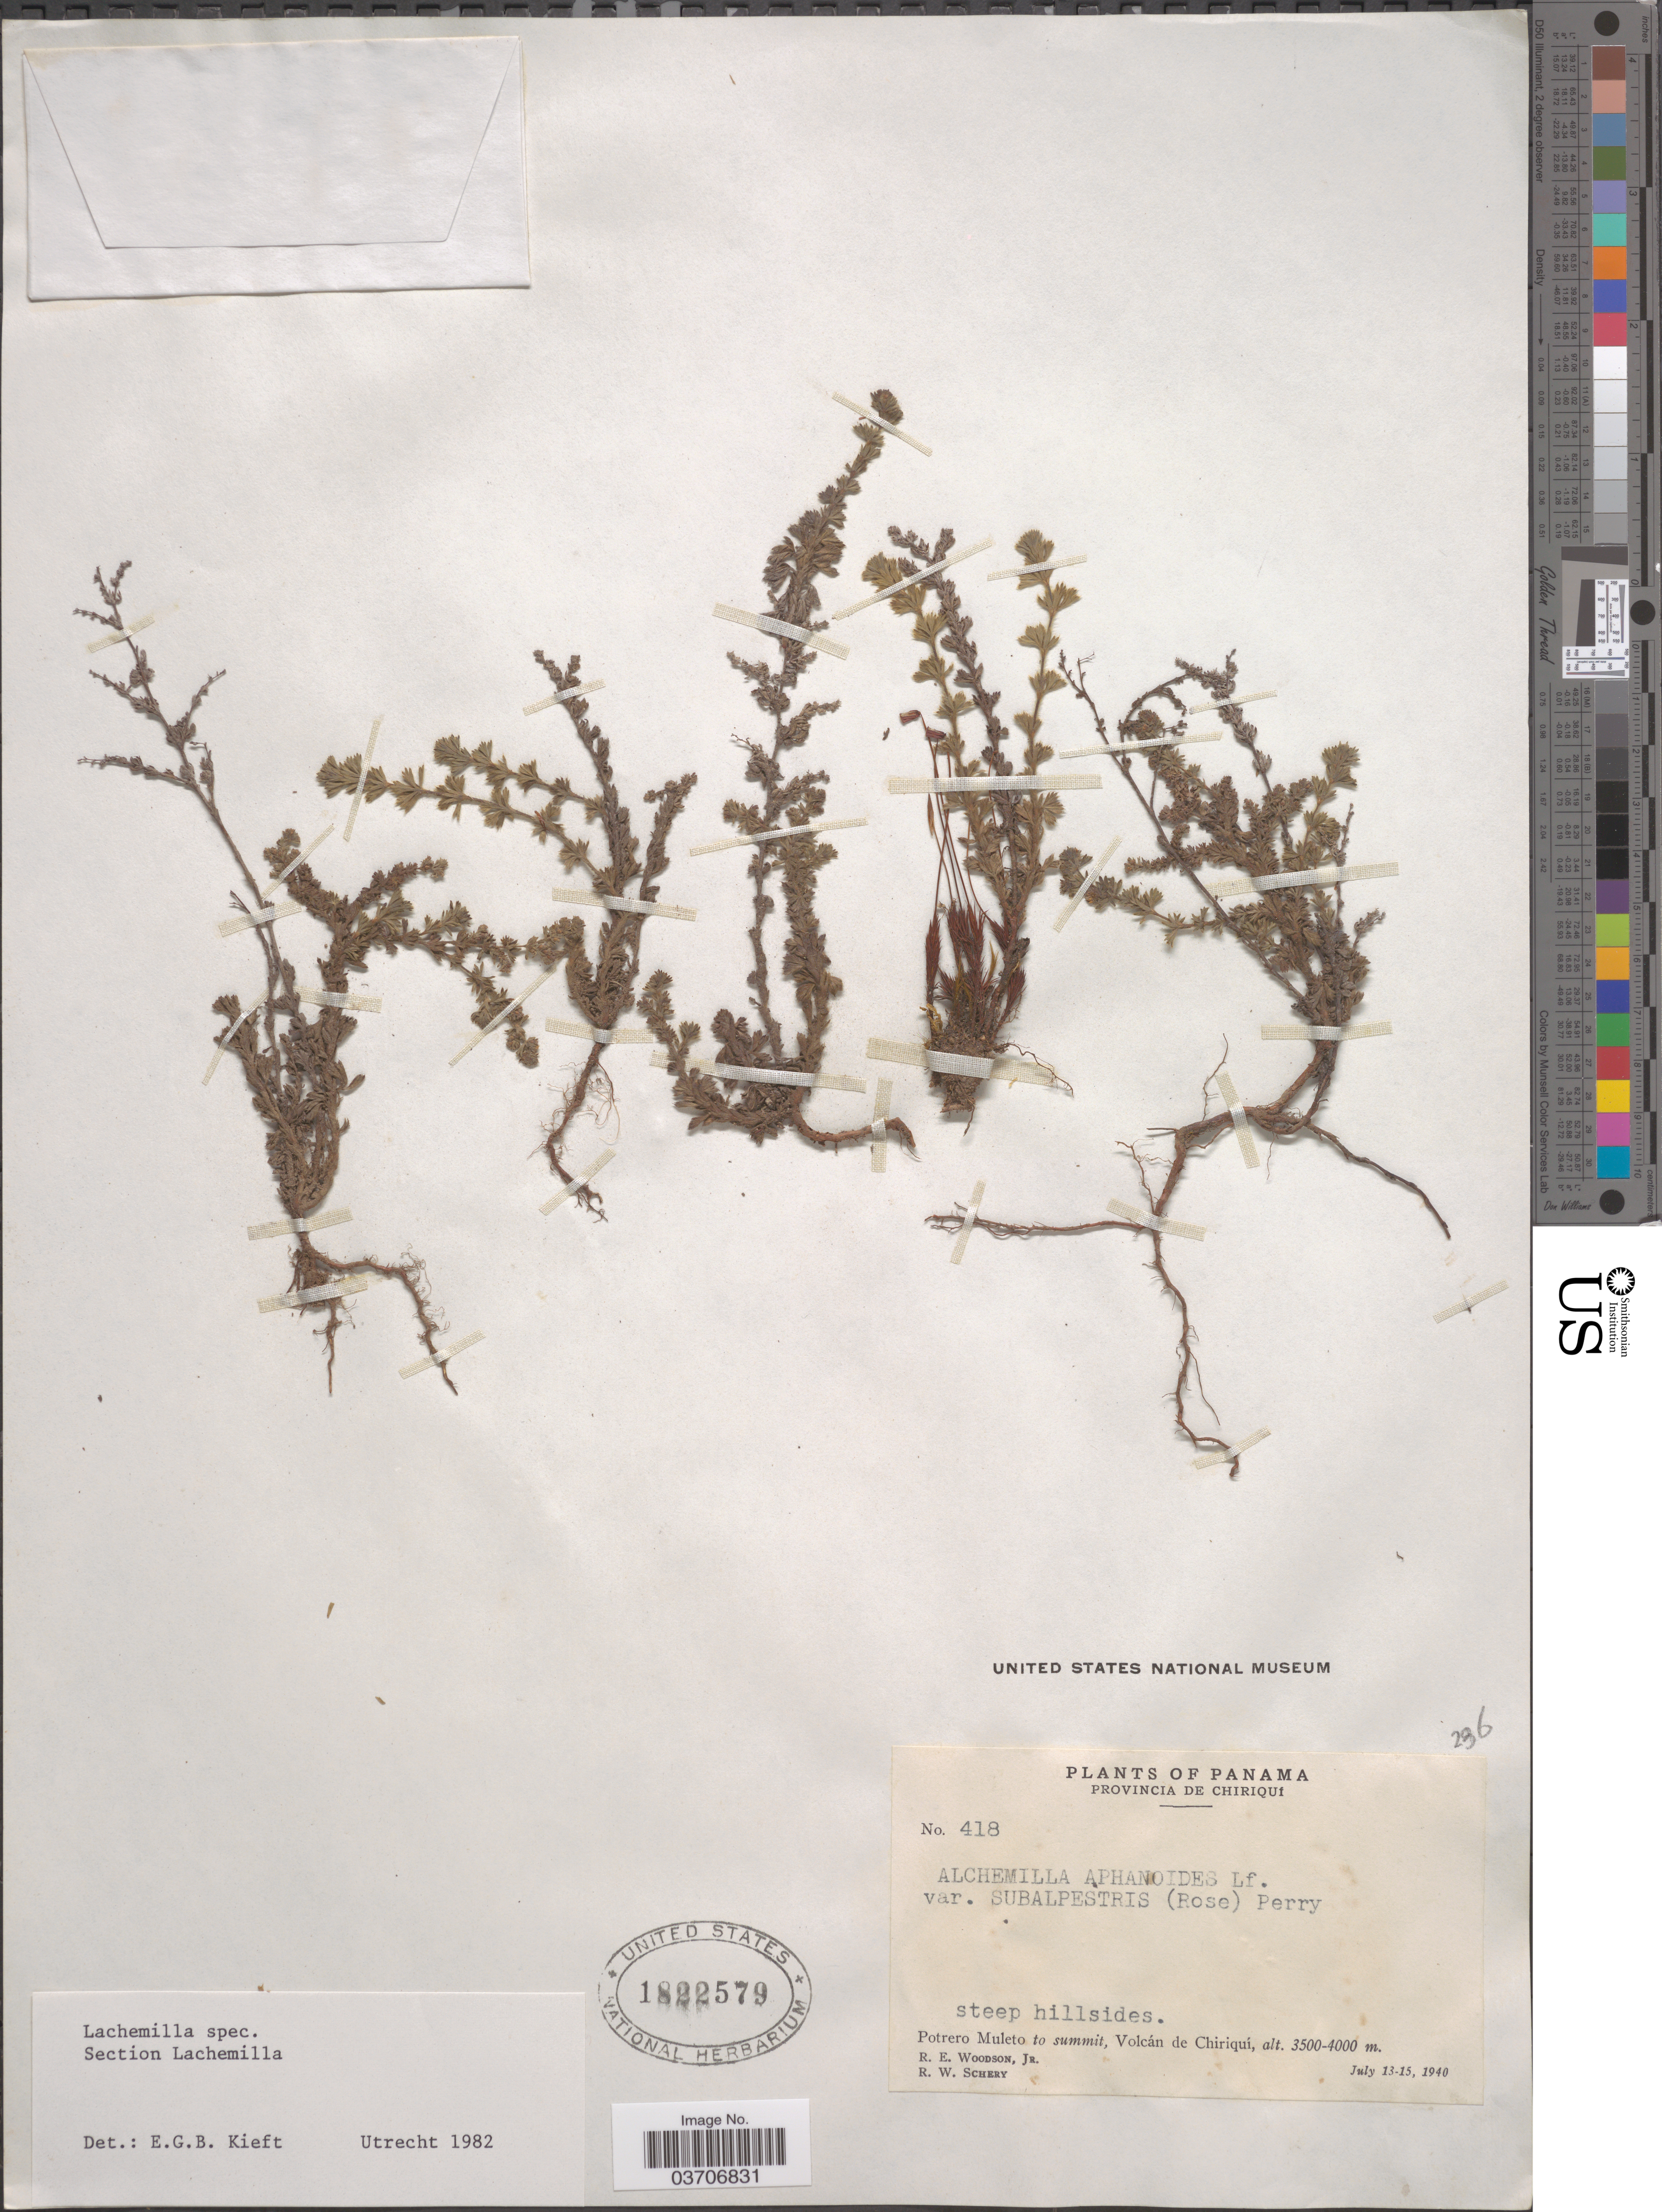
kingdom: Plantae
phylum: Tracheophyta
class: Magnoliopsida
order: Rosales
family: Rosaceae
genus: Lachemilla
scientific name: Lachemilla sp.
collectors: R. E. Woodson & R. W. Schery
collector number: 418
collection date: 1940-07-13/1940-07-15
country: Panama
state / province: Chiriqui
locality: Potrero Muleto to summit, Volcán de Chiriquí.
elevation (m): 3500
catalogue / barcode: US 1822579